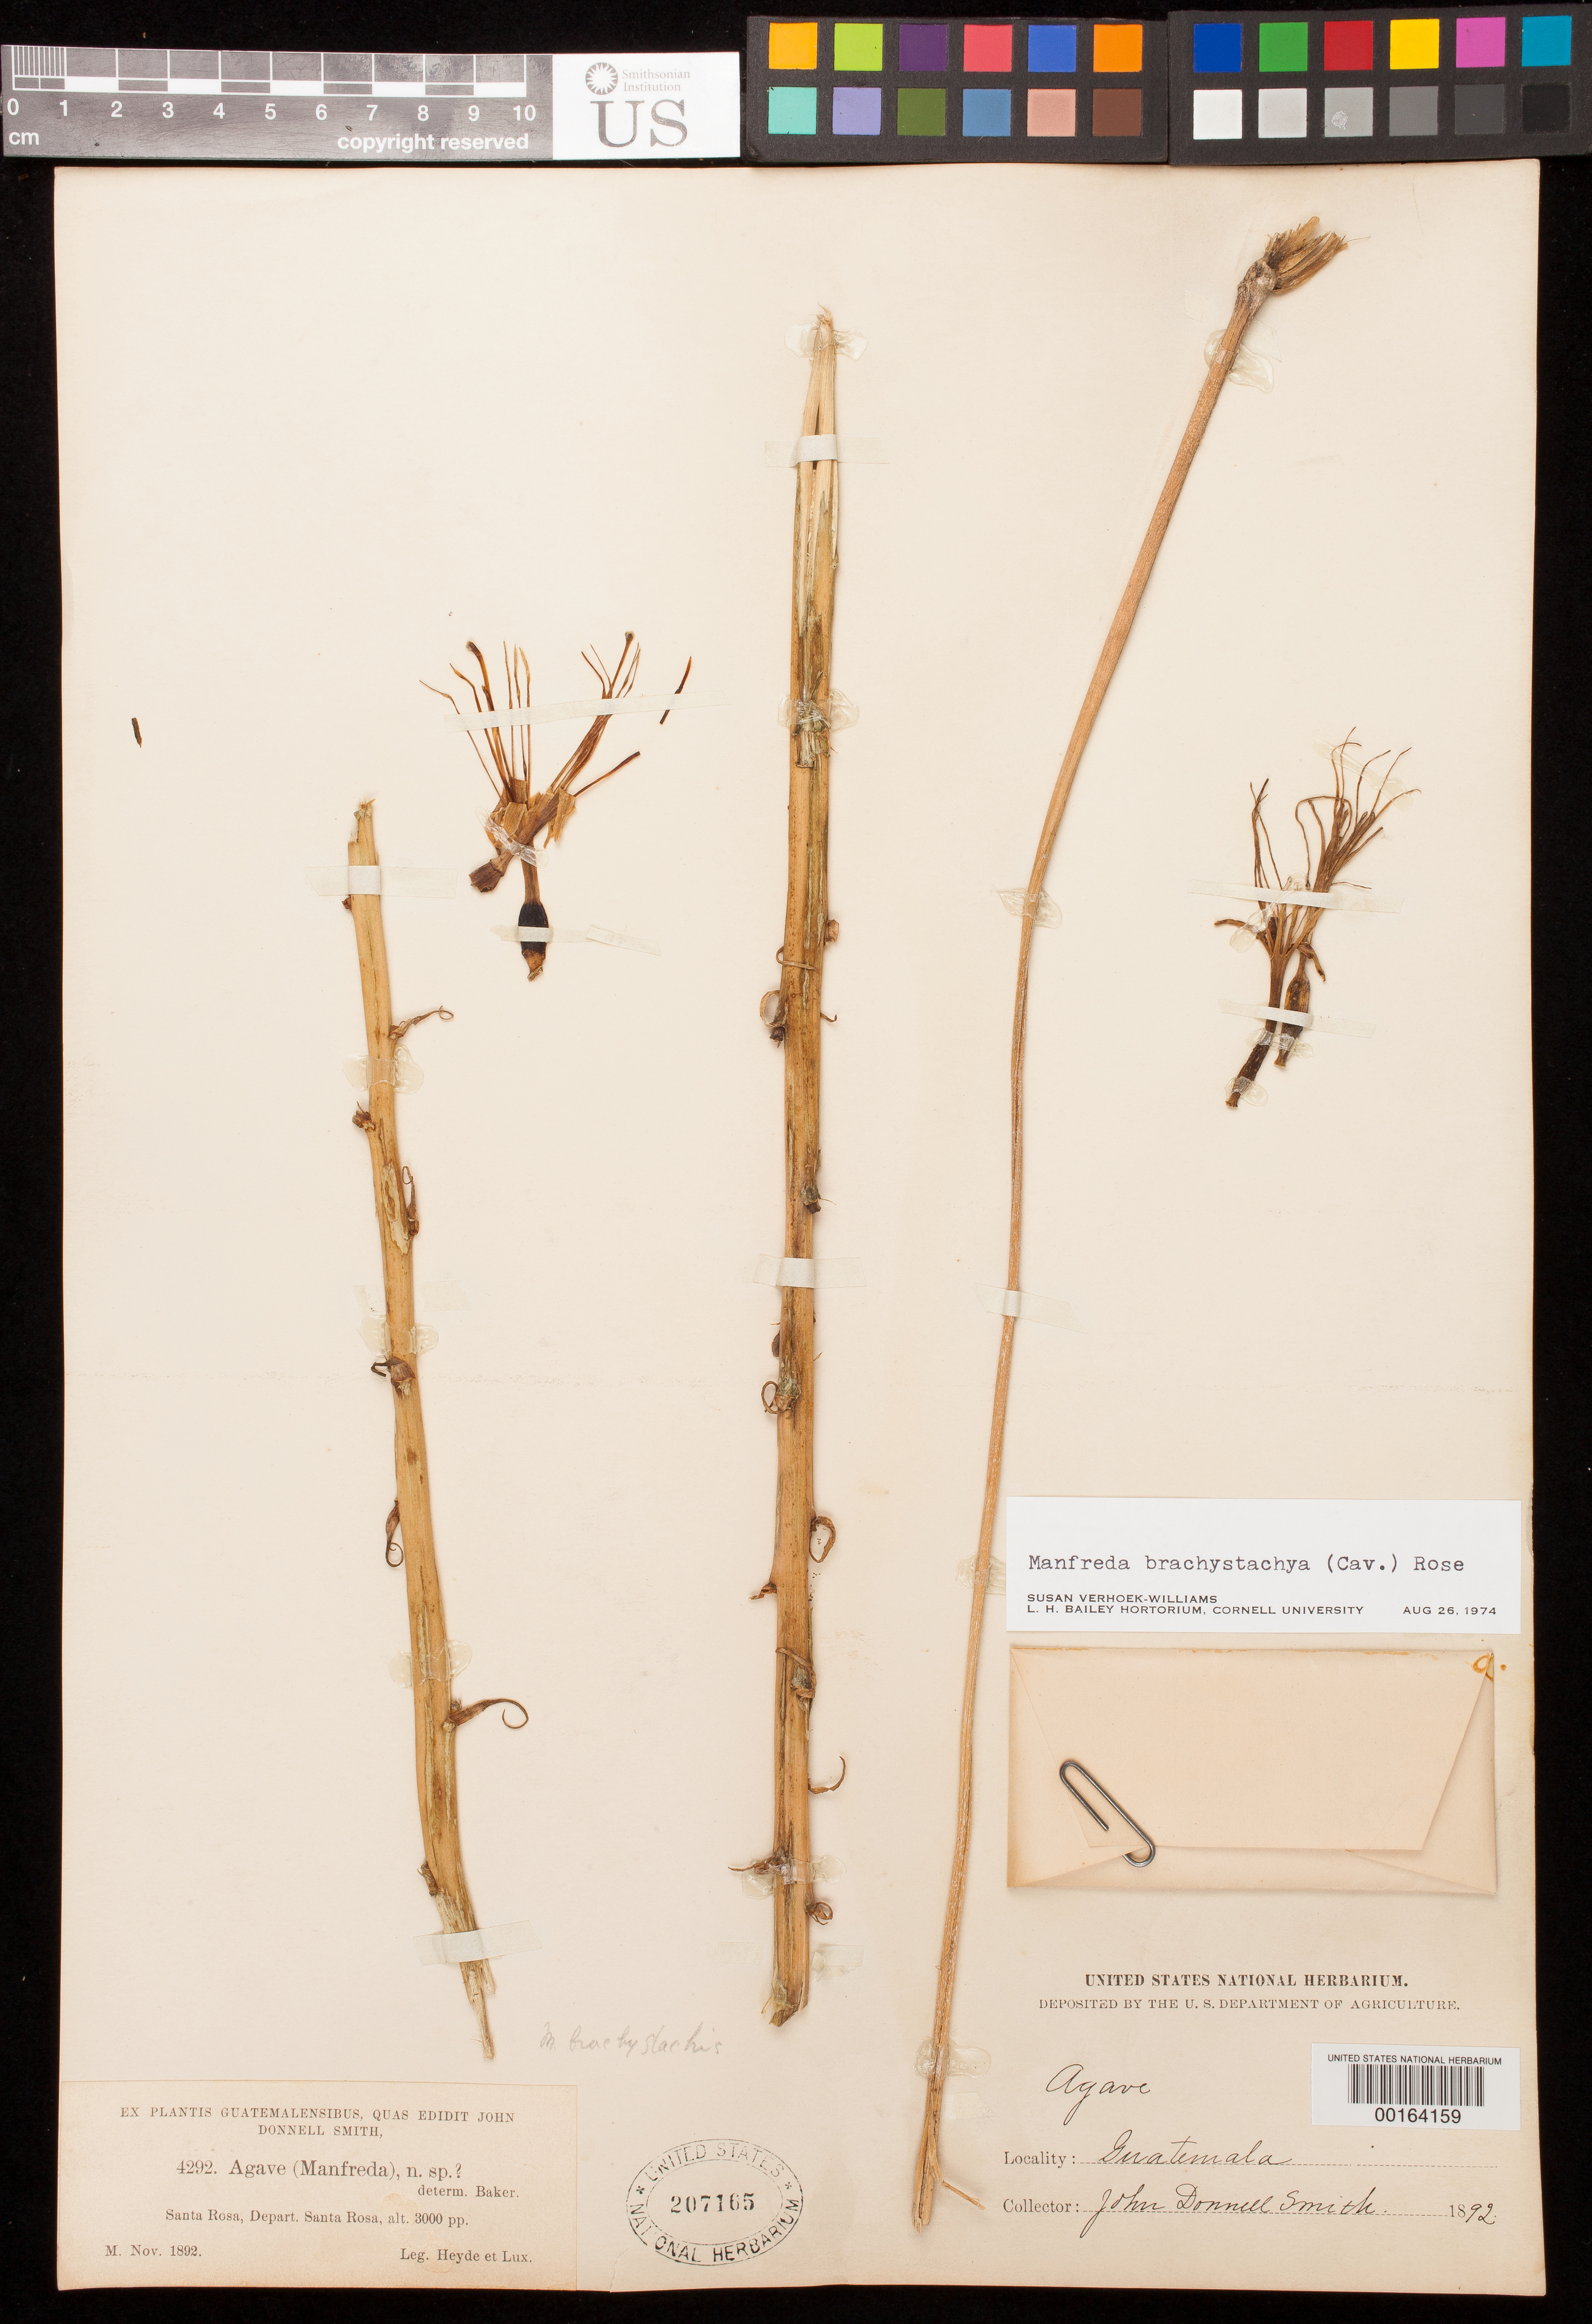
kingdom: Plantae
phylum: Tracheophyta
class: Liliopsida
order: Asparagales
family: Asparagaceae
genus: Manfreda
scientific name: Manfreda brachystachys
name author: (Cav.) Rose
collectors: J. Donnell Smith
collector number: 4292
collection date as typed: Nov 1892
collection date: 1892-11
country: Guatemala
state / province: Santa Rosa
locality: Santa Rosa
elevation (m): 914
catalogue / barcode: US 207165